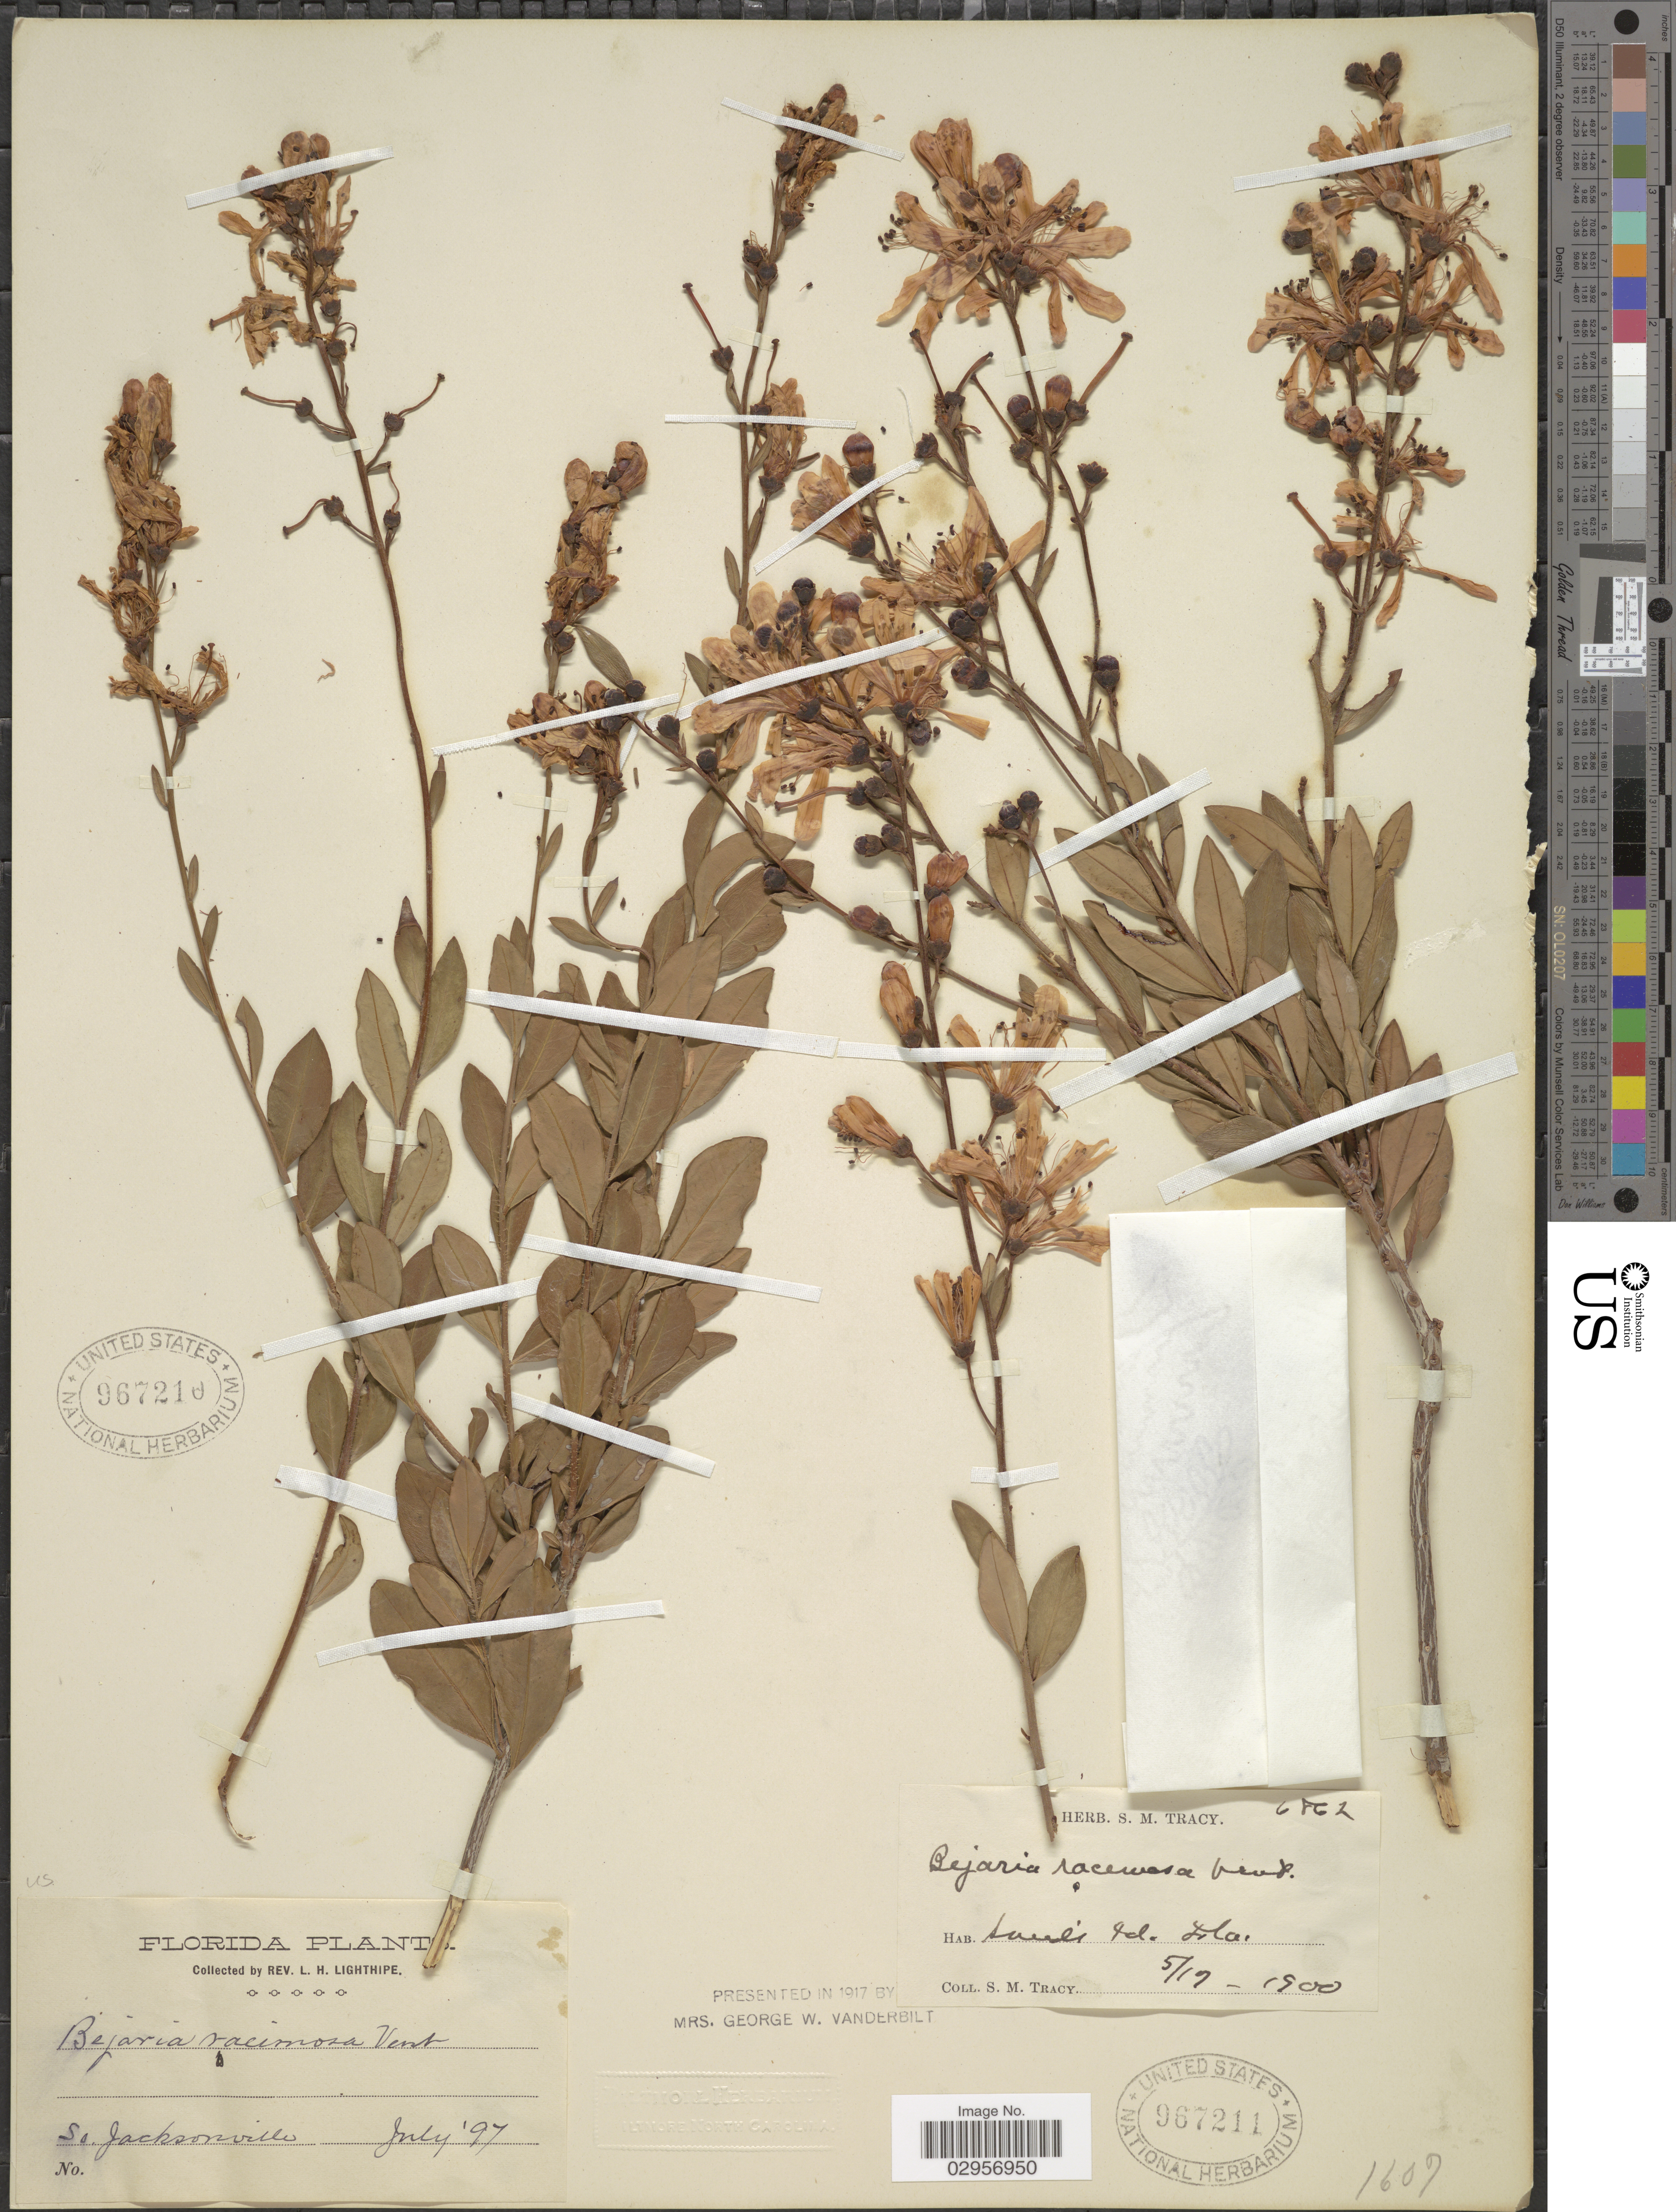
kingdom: Plantae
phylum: Tracheophyta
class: Magnoliopsida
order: Ericales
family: Ericaceae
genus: Bejaria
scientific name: Bejaria racemosa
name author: Vent.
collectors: Rev. L. H. Lighthipe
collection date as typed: Transcribed d/m/y: /7/97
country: United States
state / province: Florida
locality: So. Jacksonville.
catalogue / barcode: US 967210